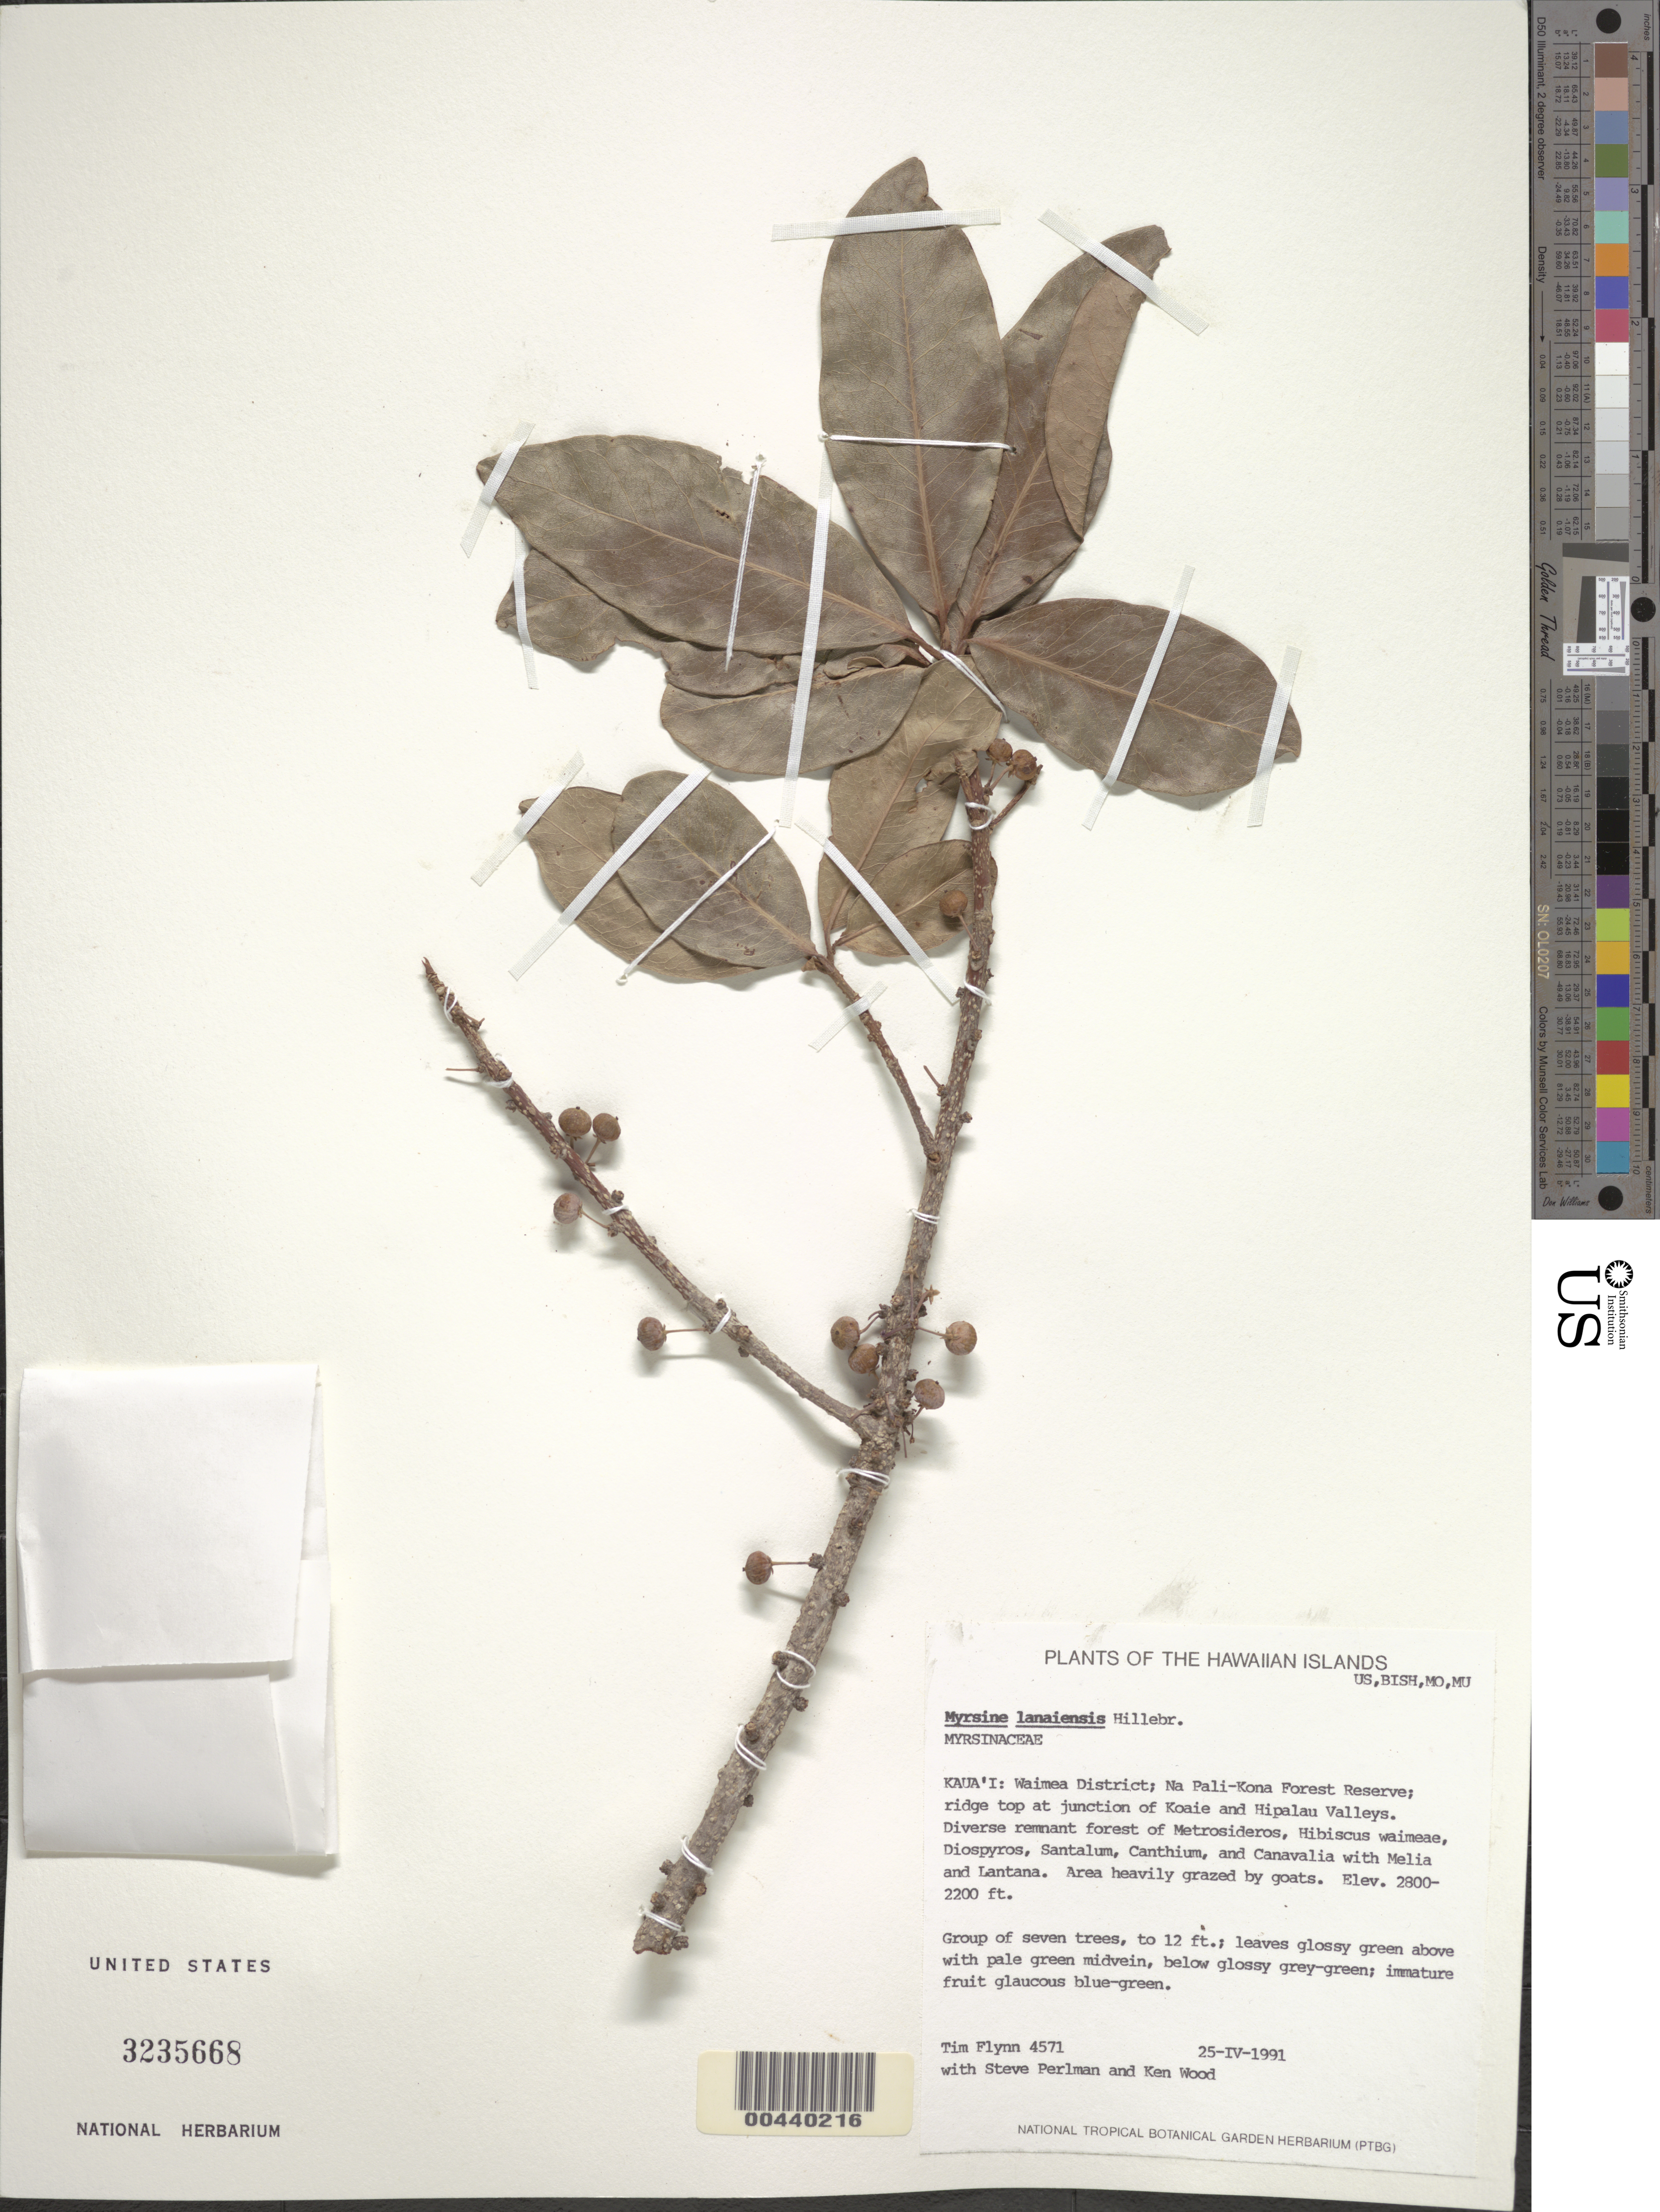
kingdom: Plantae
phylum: Tracheophyta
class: Magnoliopsida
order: Ericales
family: Primulaceae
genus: Myrsine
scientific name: Myrsine lanaiensis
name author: Hillebr.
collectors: T. W. Flynn, S. P. Perlman & K. Wood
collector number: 4571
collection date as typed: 25 Apr 1991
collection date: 1991-04-25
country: United States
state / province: Hawaii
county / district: Kauai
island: Kaua'i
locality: Waimea District; Na Pali-Kona Forest Reserve; ridge top at junction of Koaie and Hipalau Valleys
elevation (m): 671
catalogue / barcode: US 3235668